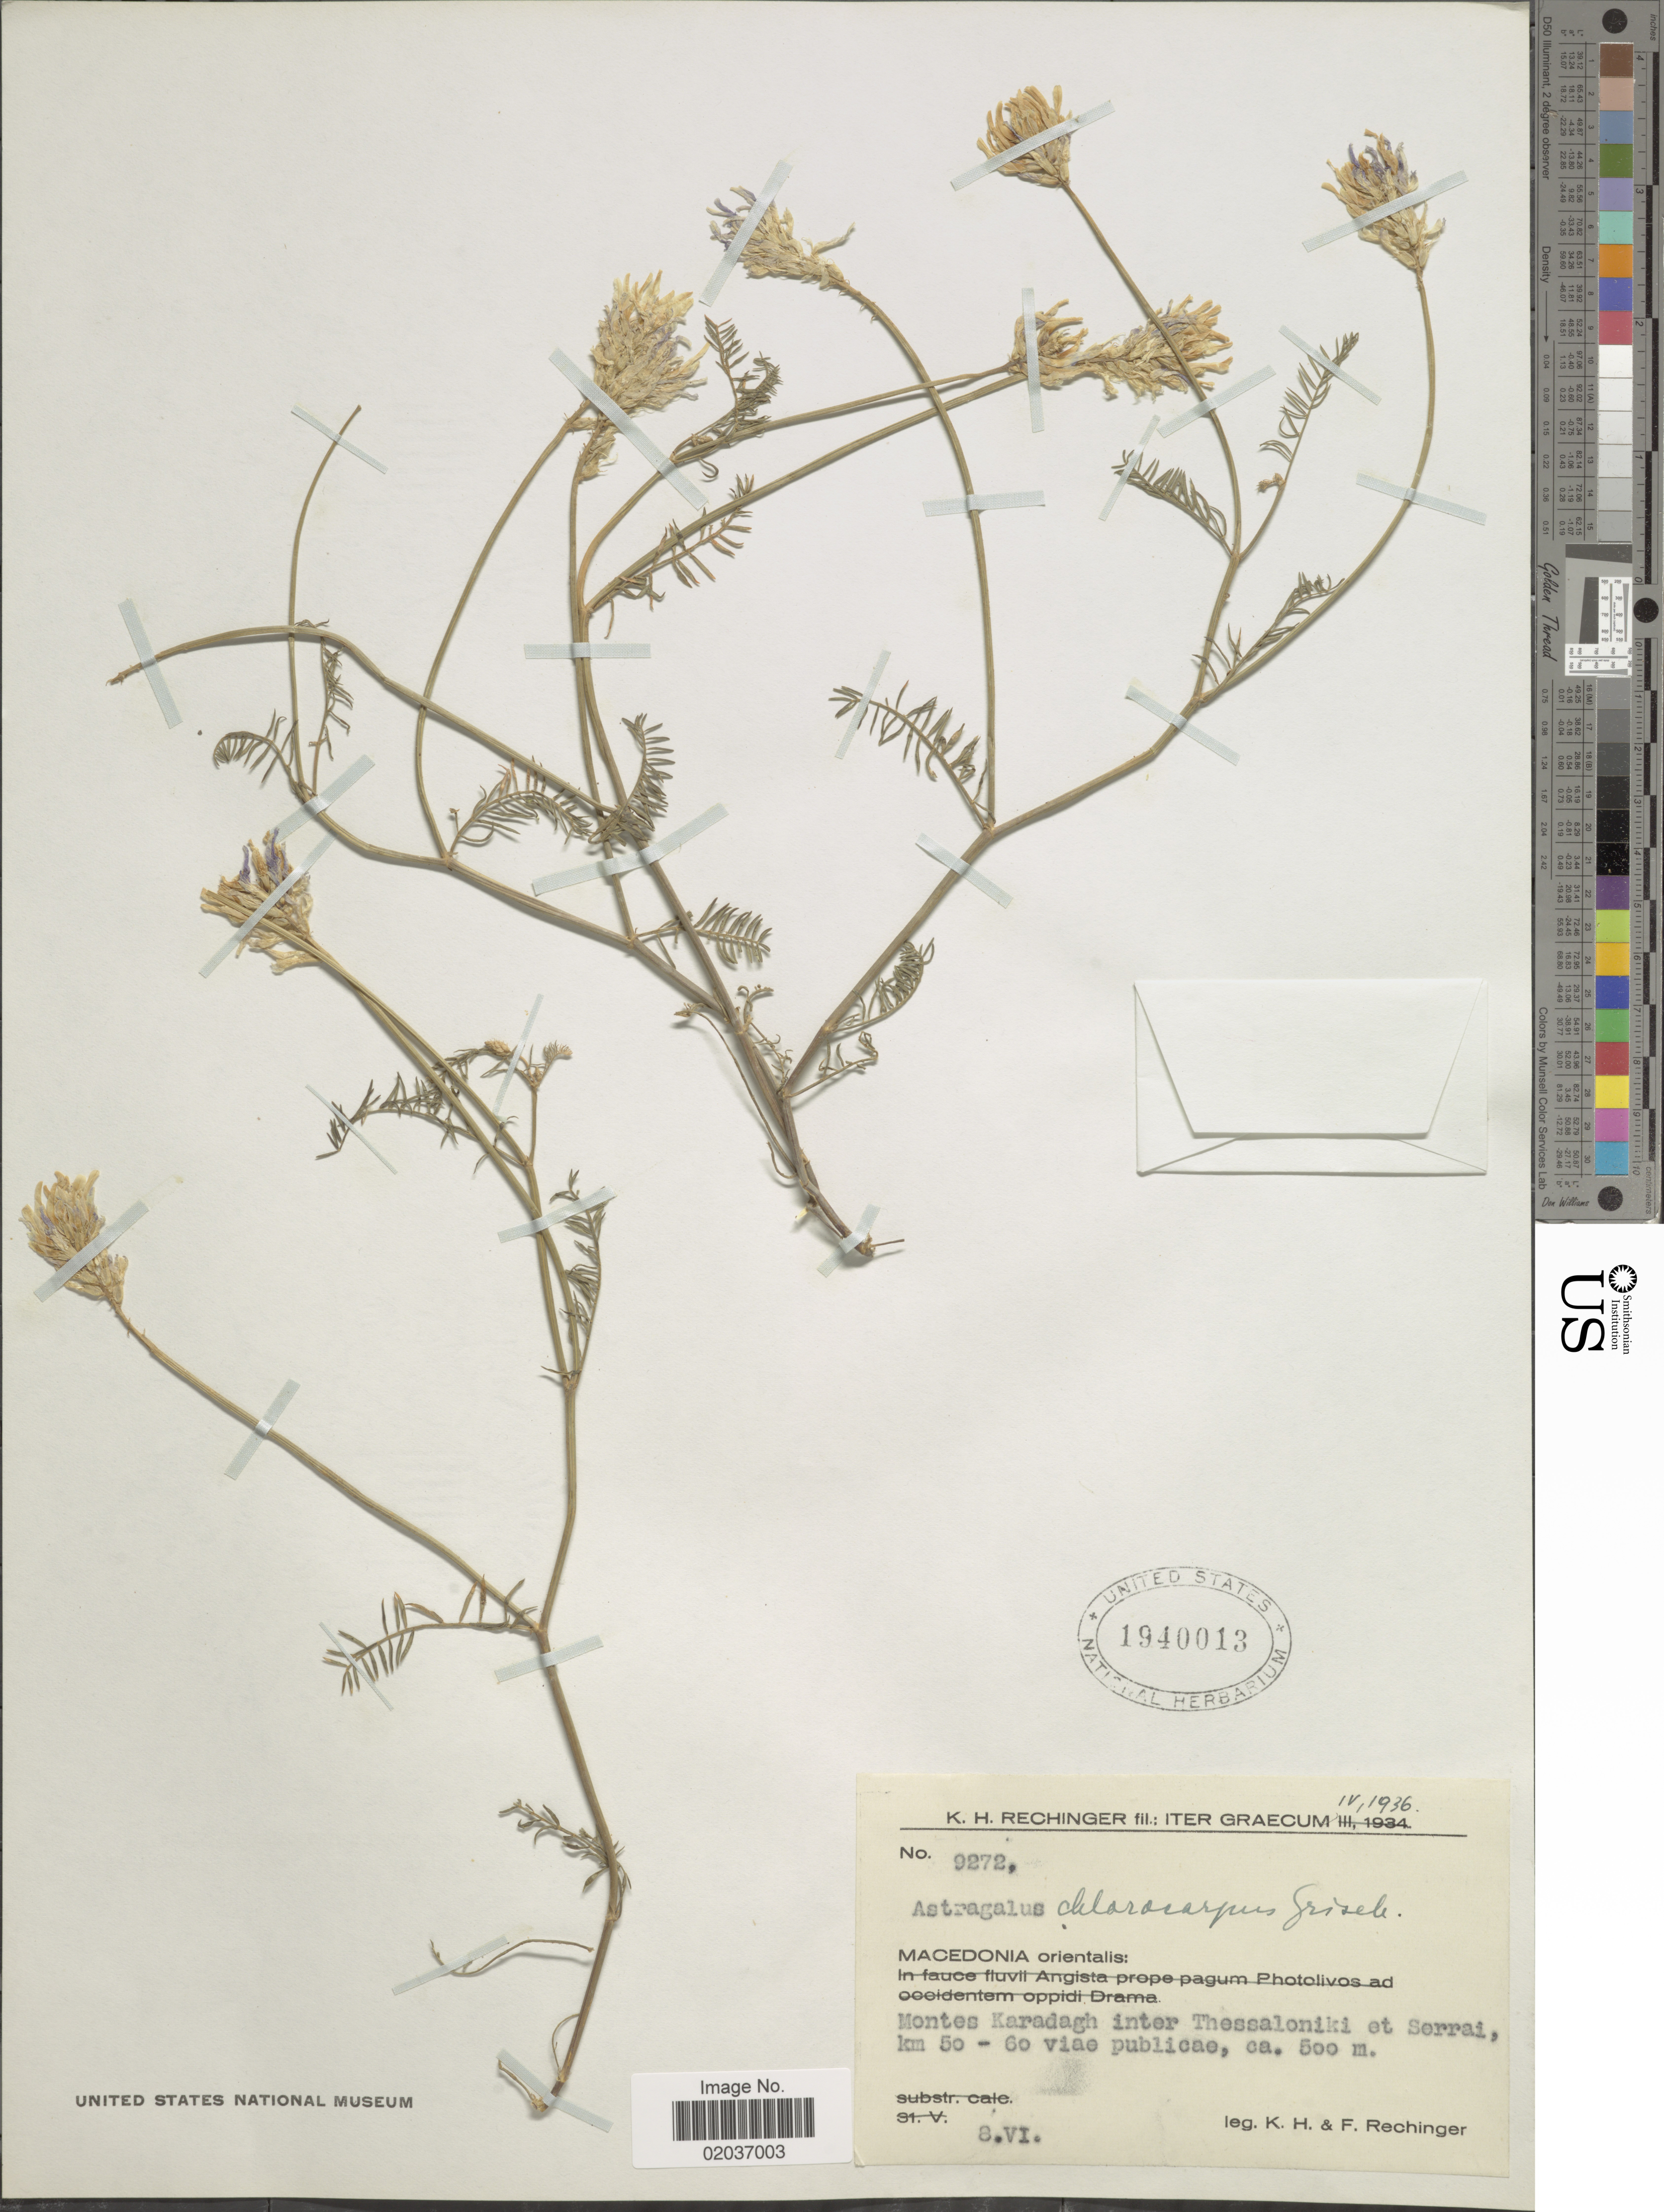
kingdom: Plantae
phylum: Tracheophyta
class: Magnoliopsida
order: Fabales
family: Fabaceae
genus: Astragalus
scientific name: Astragalus chlorocarpus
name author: Griseb.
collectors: K. H. Rechinger & F. Rechinger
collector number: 9272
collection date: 1936-06-08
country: Greece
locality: Macedonia orientalis: Montes Karadagh inter Thessaloniki et Serrai, km 50 - 60 viae publicae. Graecum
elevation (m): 500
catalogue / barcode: US 1940013